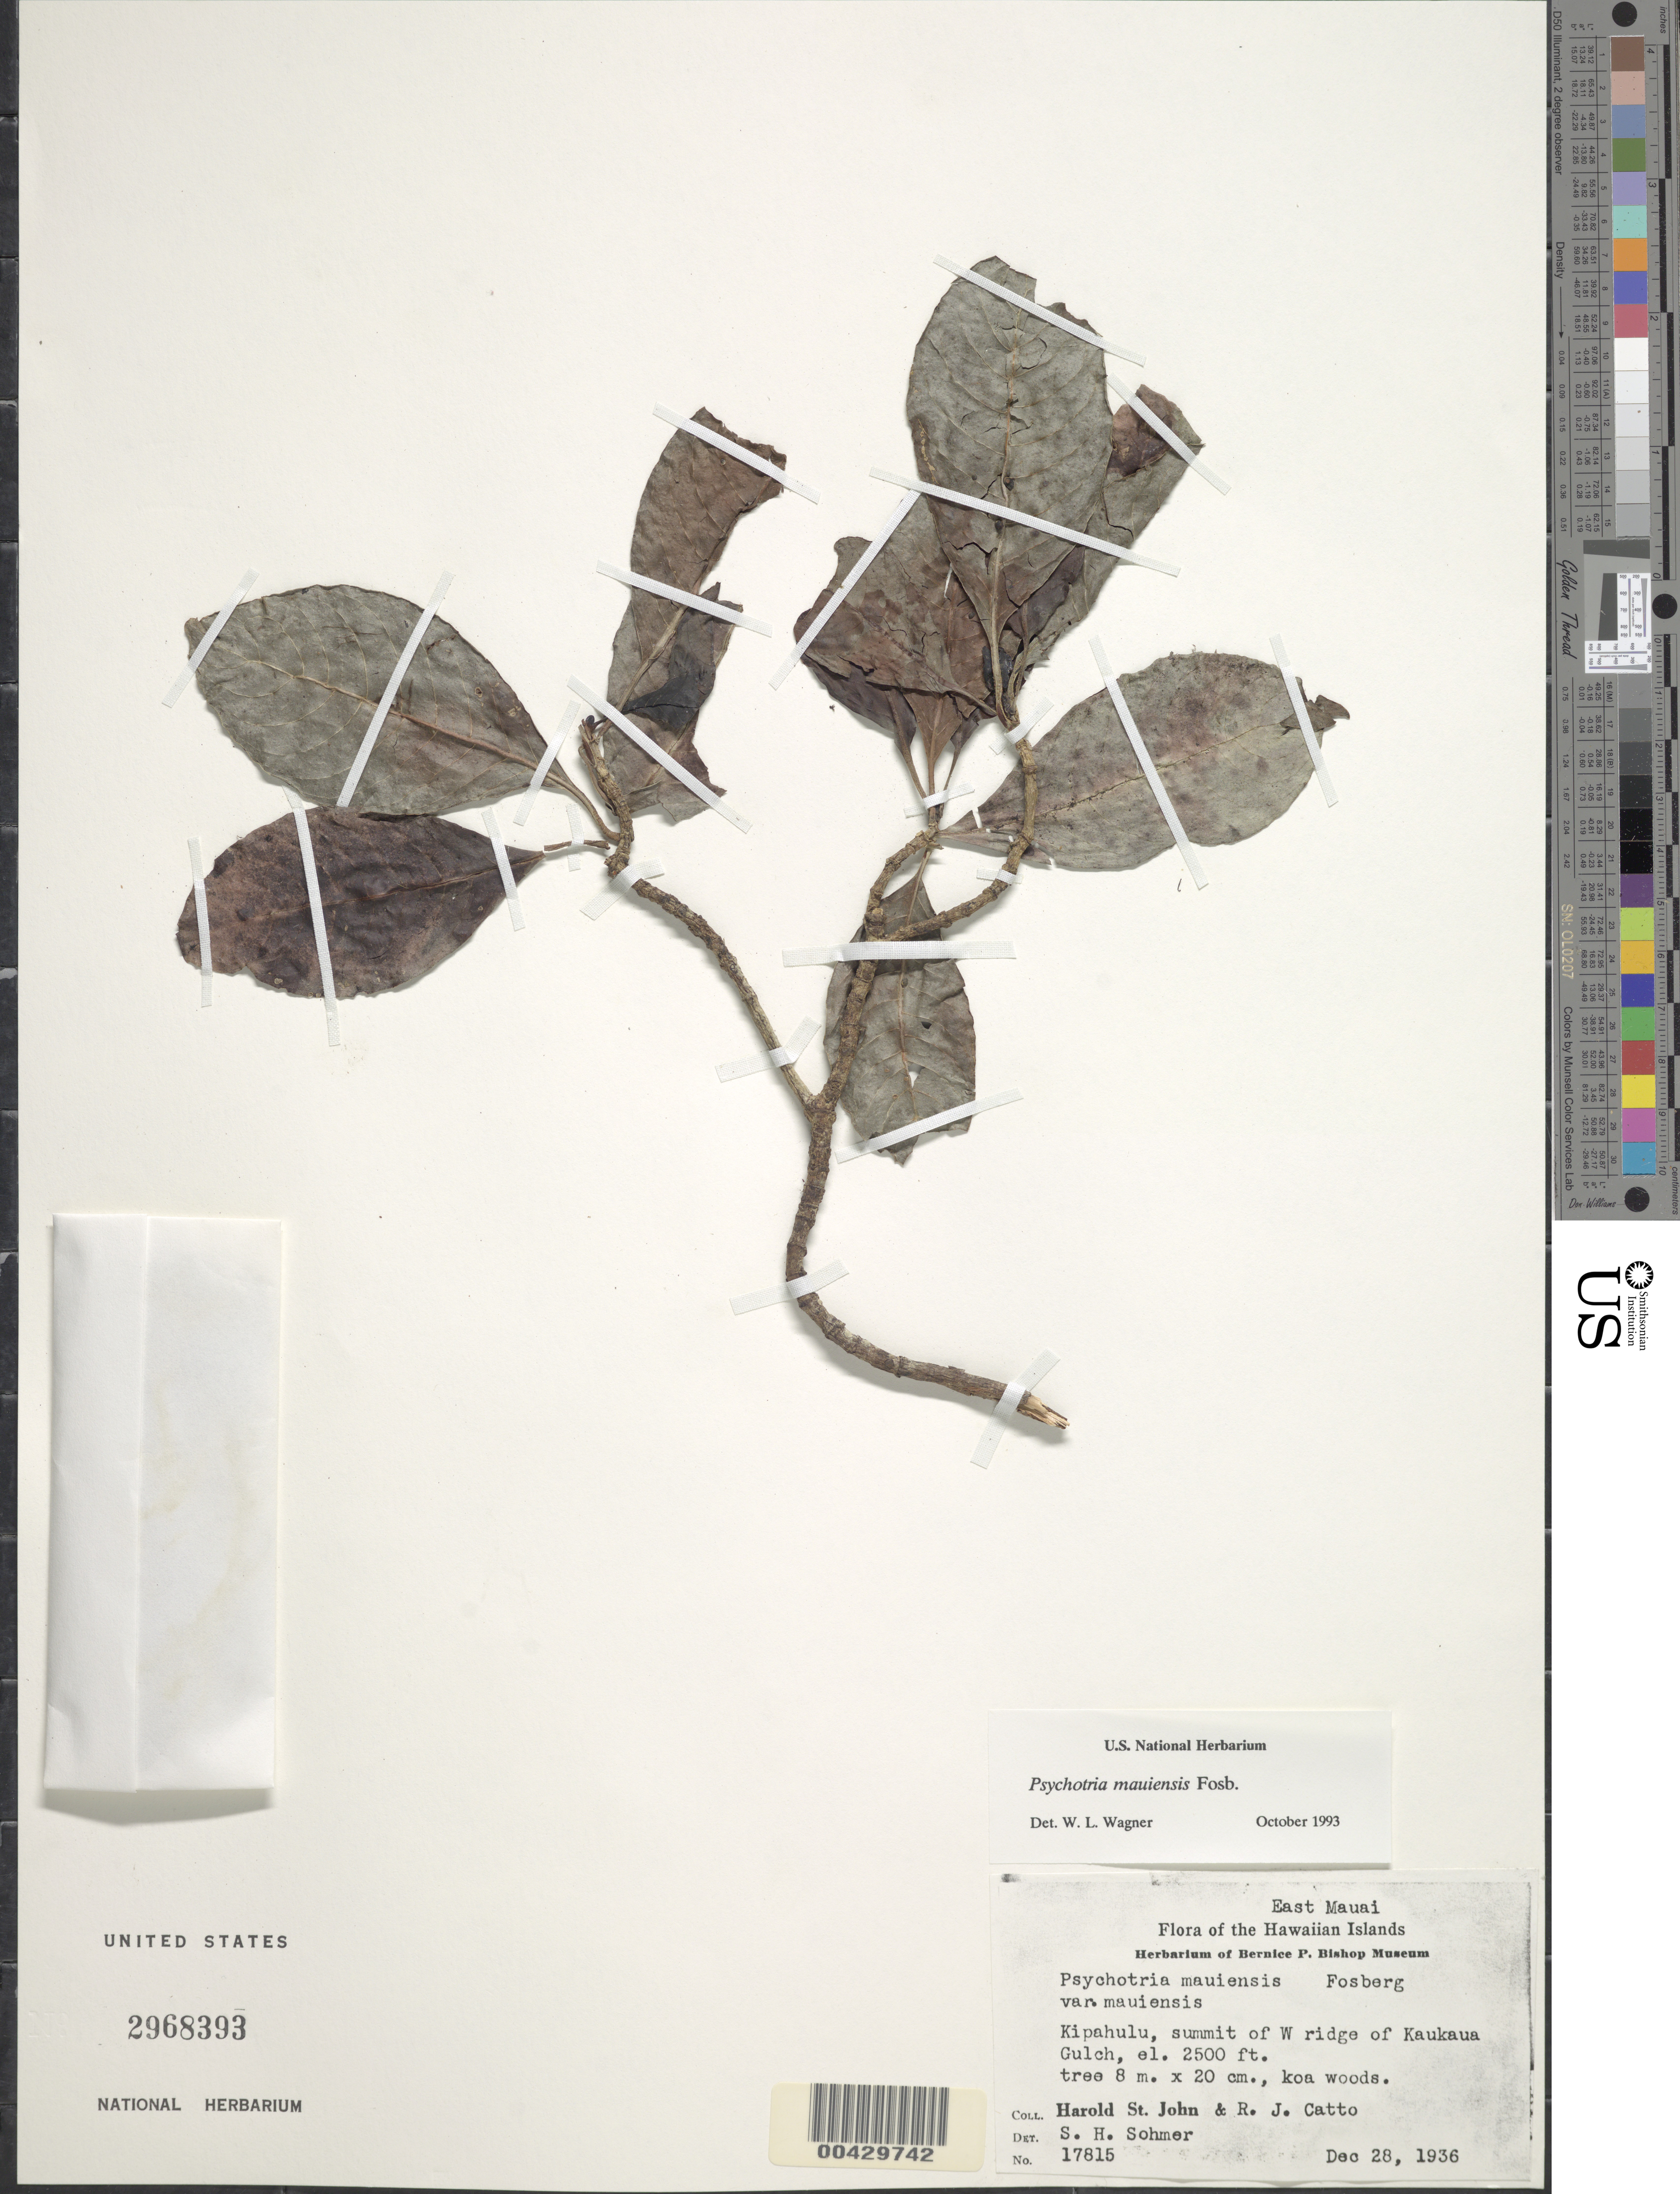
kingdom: Plantae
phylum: Tracheophyta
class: Magnoliopsida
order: Gentianales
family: Rubiaceae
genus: Psychotria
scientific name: Psychotria mauiensis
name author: Fosberg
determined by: Wagner, W. L., (BOT), Smithsonian Institution - National Museum of Natural History (UNITED STATES)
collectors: H. St. John & R. Catto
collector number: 17815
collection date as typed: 28 Dec 1936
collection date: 1936-12-28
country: United States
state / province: Hawaii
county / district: Maui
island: Maui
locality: Kipahulu, summit of west ridge of Kaukaua Gulch, East Maui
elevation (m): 762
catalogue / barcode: US 2968393